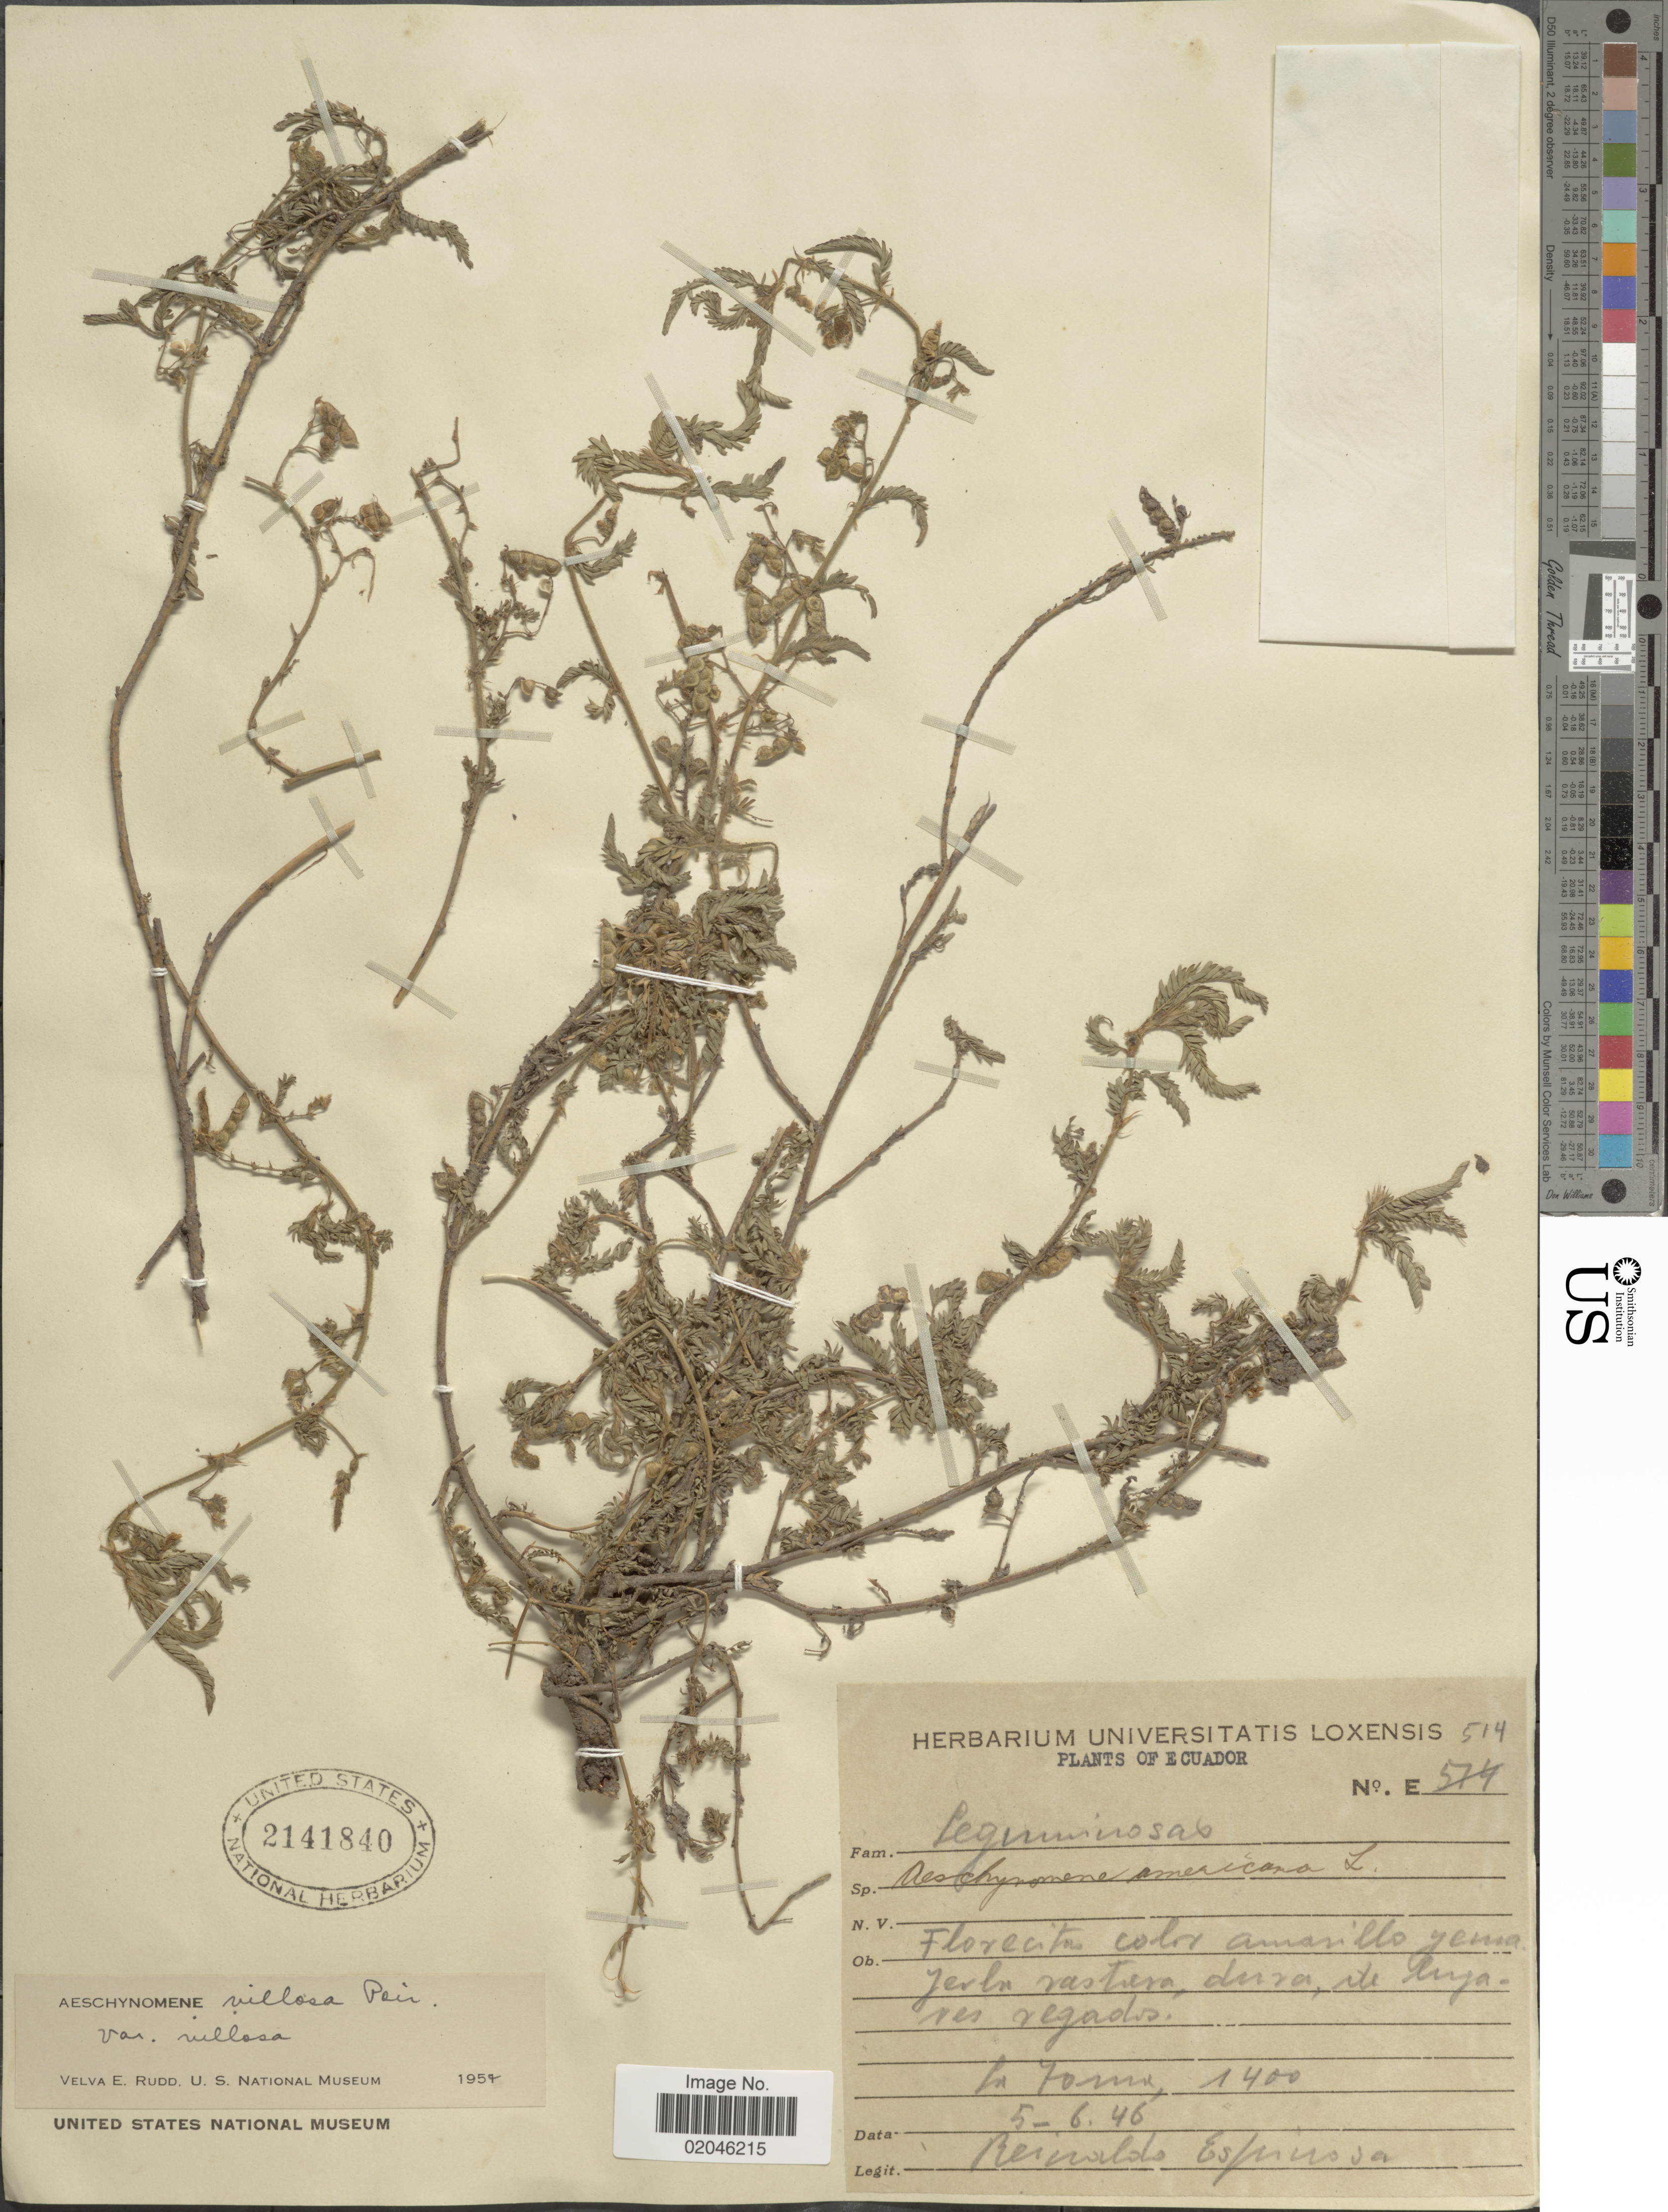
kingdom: Plantae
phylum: Tracheophyta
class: Magnoliopsida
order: Fabales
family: Fabaceae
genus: Aeschynomene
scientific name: Aeschynomene villosa var. villosa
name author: Poir.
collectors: R. Espinosa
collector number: E514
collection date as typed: Transcribed d/m/y: 5/6/46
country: Ecuador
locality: In forma.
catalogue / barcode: US 2141840